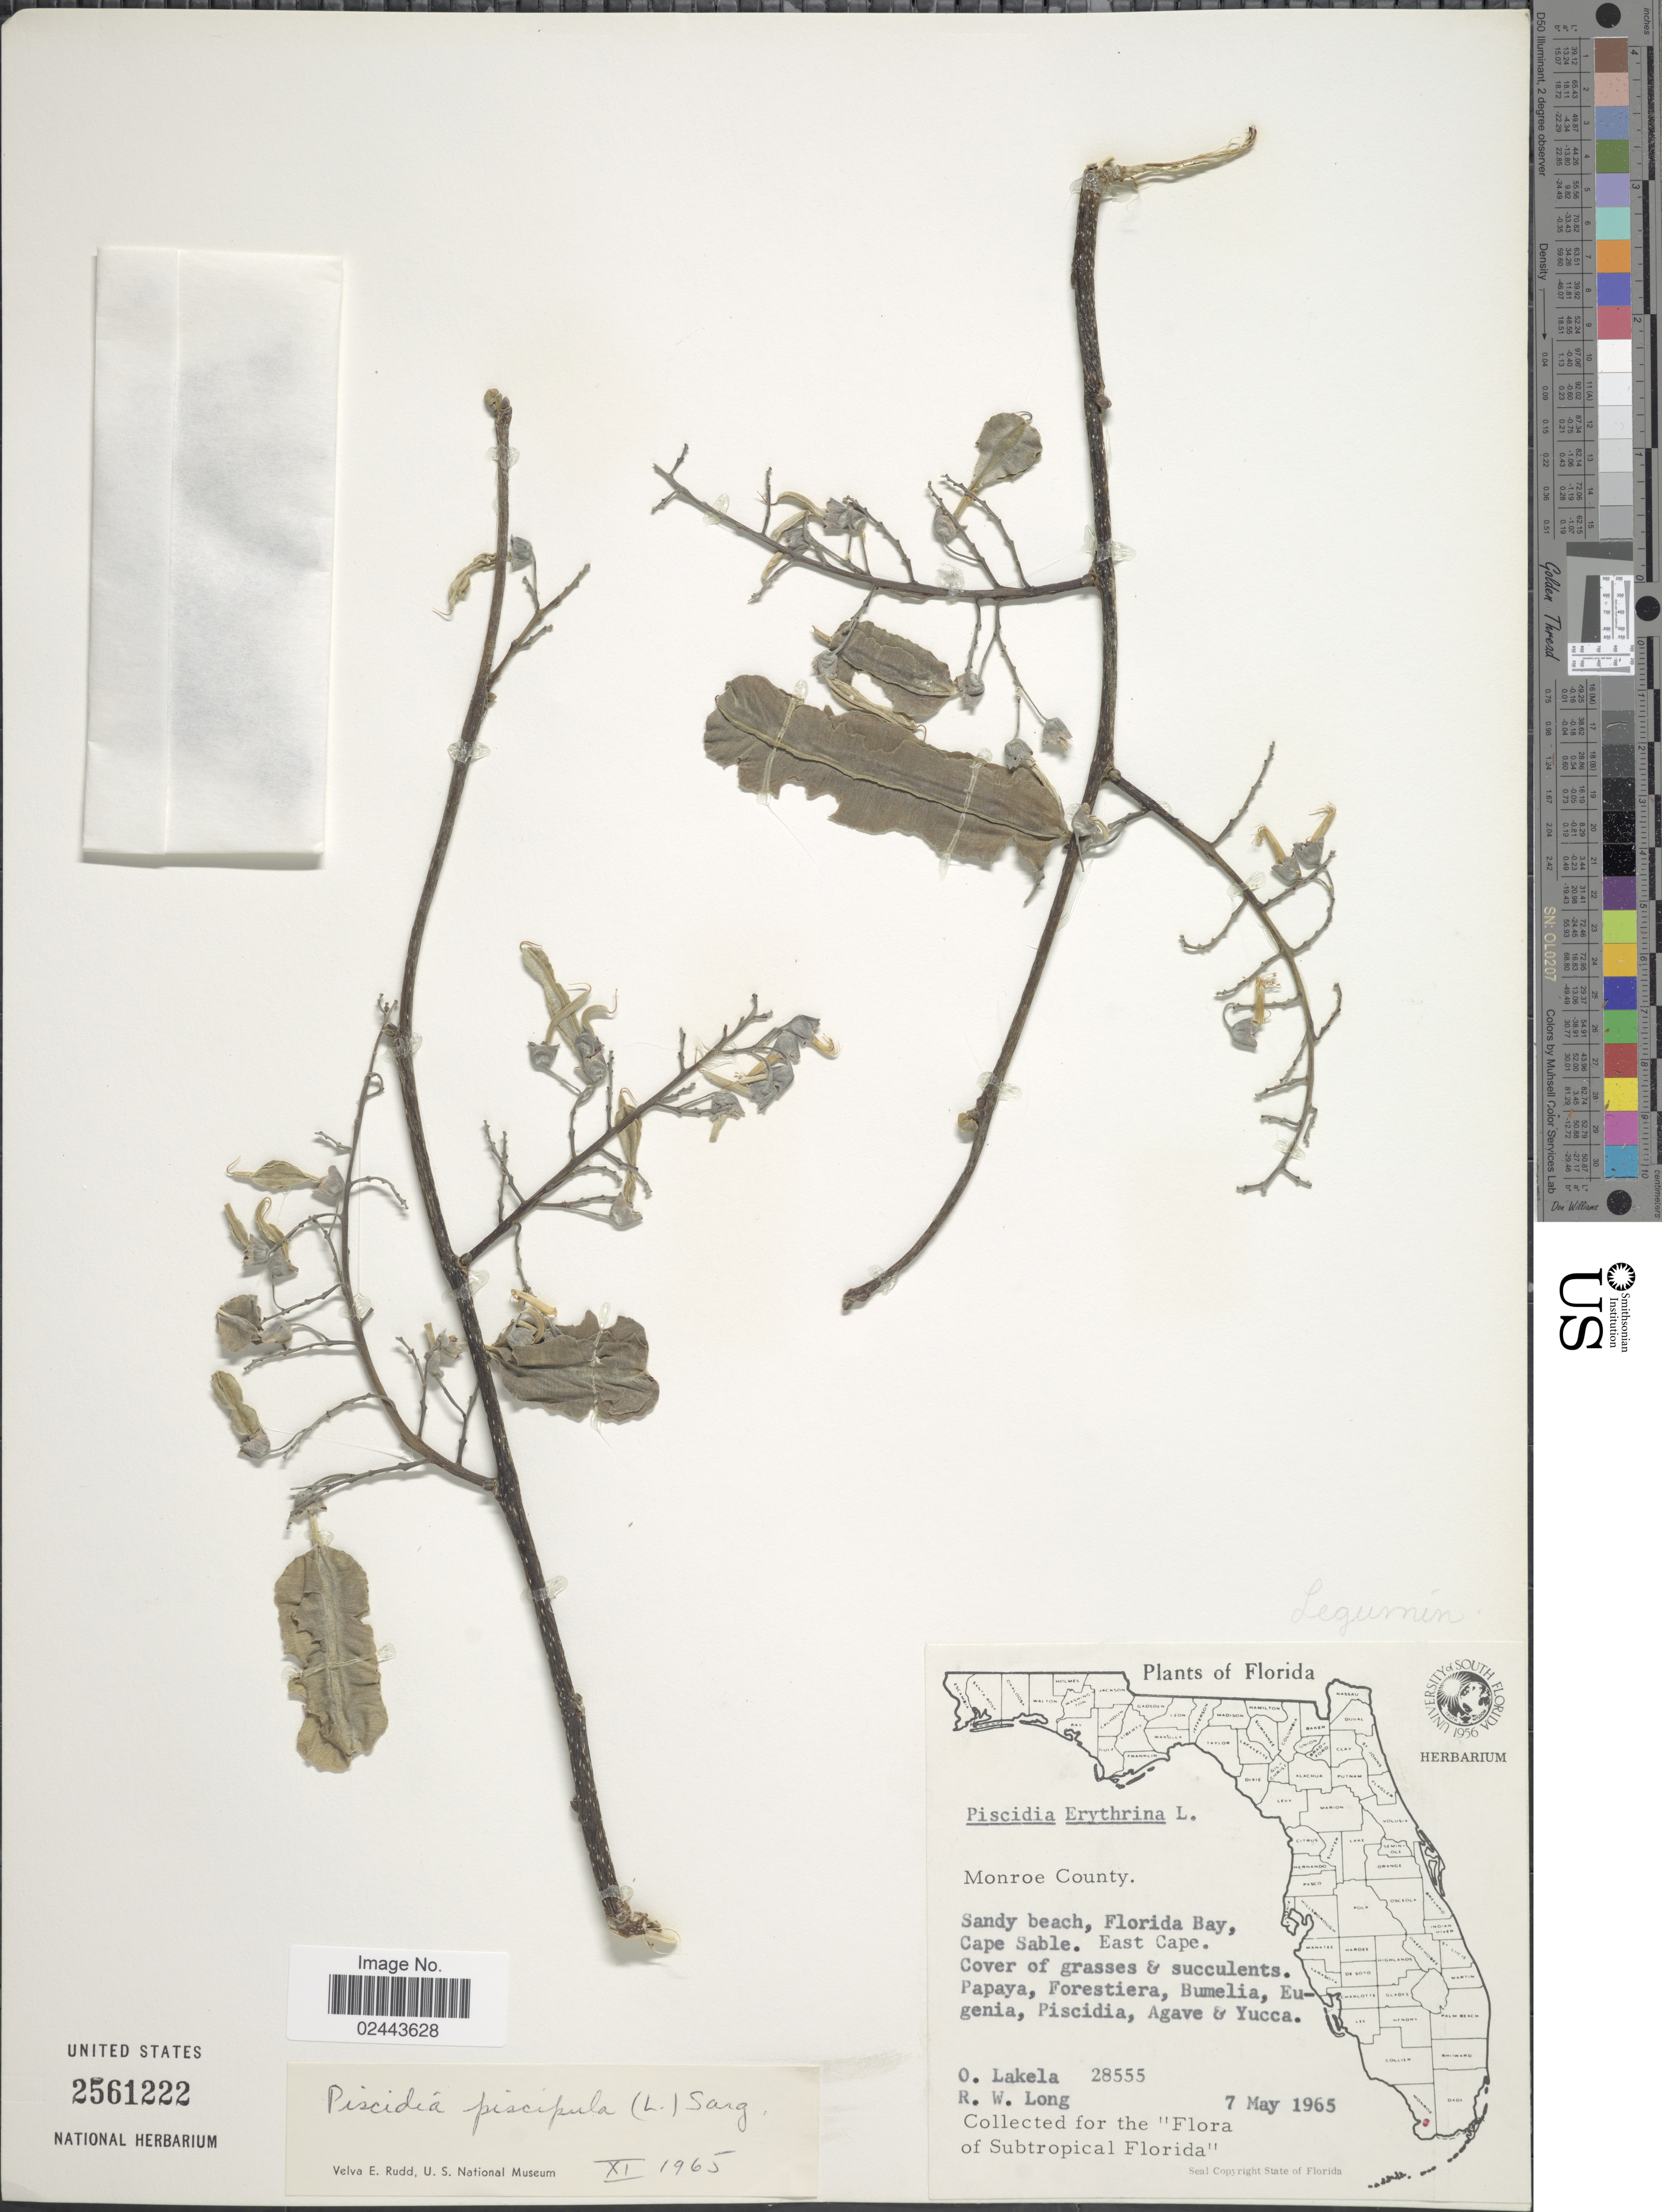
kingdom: Plantae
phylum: Tracheophyta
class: Magnoliopsida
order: Fabales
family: Fabaceae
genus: Piscidia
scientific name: Piscidia piscipula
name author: (L.) Sarg.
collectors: O. Lakela & R. W. Long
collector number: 28555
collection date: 1965-05-07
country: United States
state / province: Florida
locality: Monroe County, Sandy beach, Florida Bay, Cape Sable, East Cape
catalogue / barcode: US 2561222